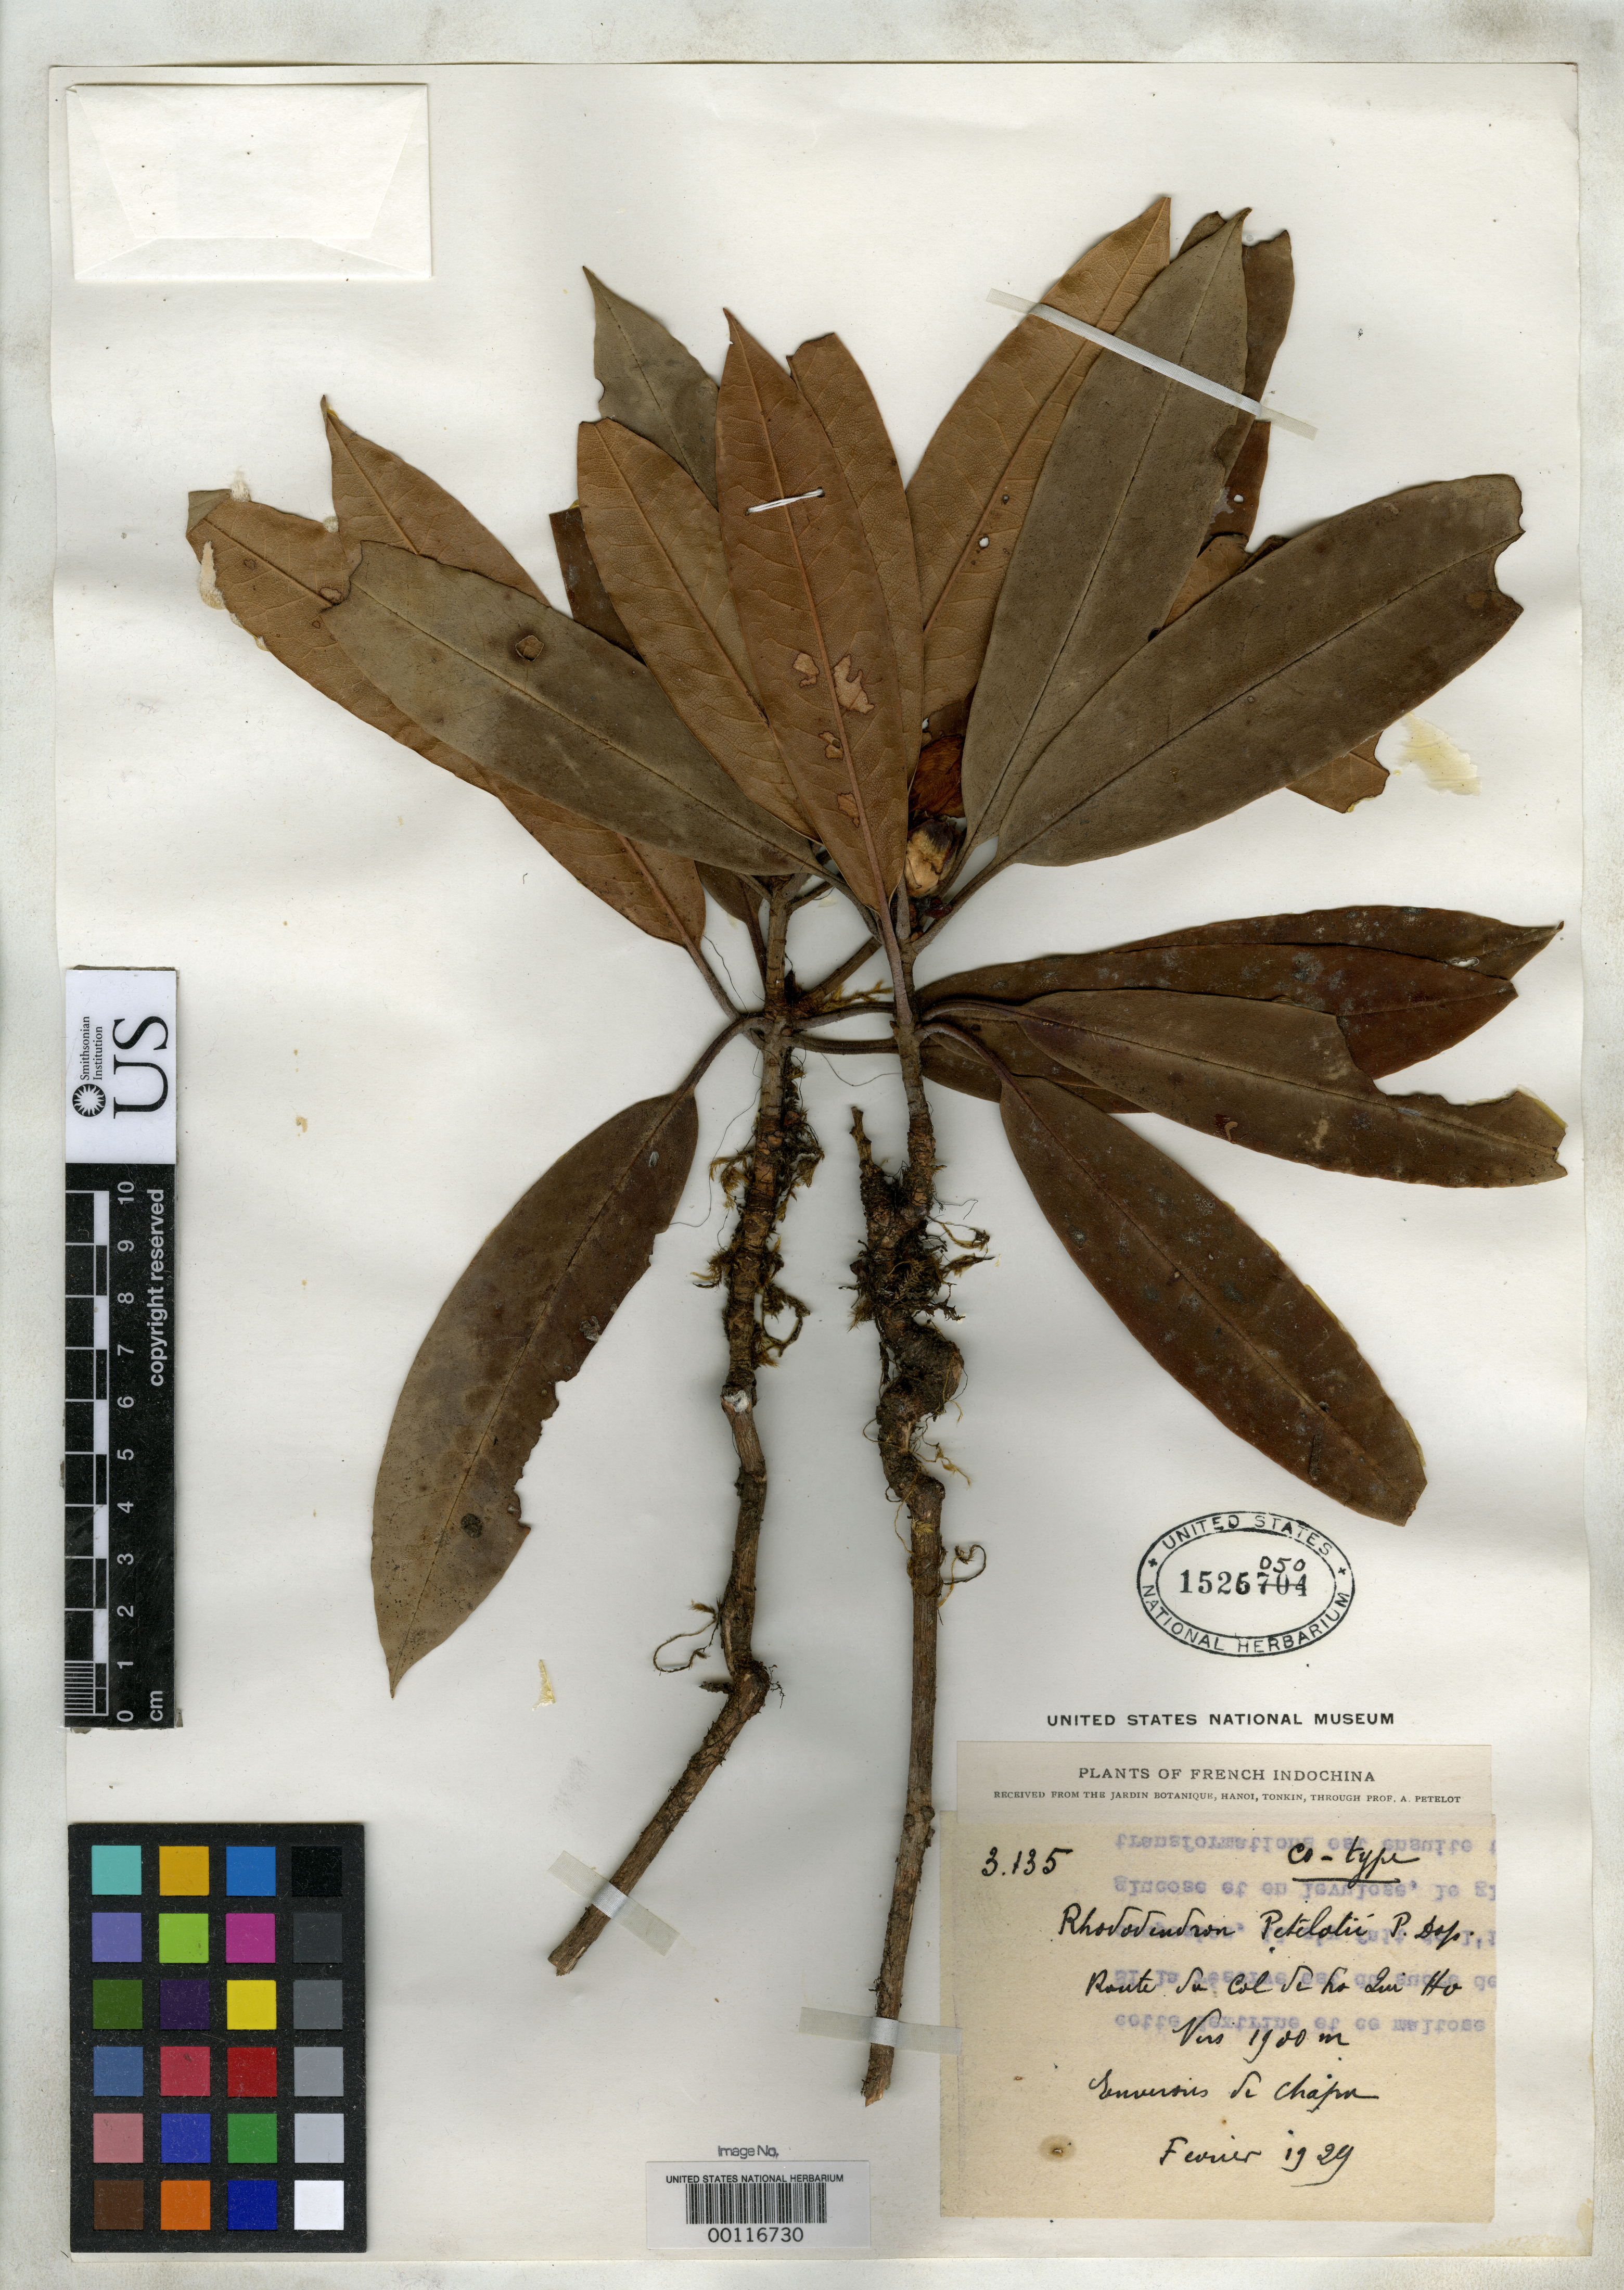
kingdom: Plantae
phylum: Tracheophyta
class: Magnoliopsida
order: Ericales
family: Ericaceae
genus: Rhododendron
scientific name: Rhododendron petelotii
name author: Dop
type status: Type Collection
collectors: P. A. Pételot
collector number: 3135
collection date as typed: Feb 1929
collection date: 1929-02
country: Vietnam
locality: Route du col de Lo-qui-ho, near Cha-pa.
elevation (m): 1900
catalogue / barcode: US 1526050